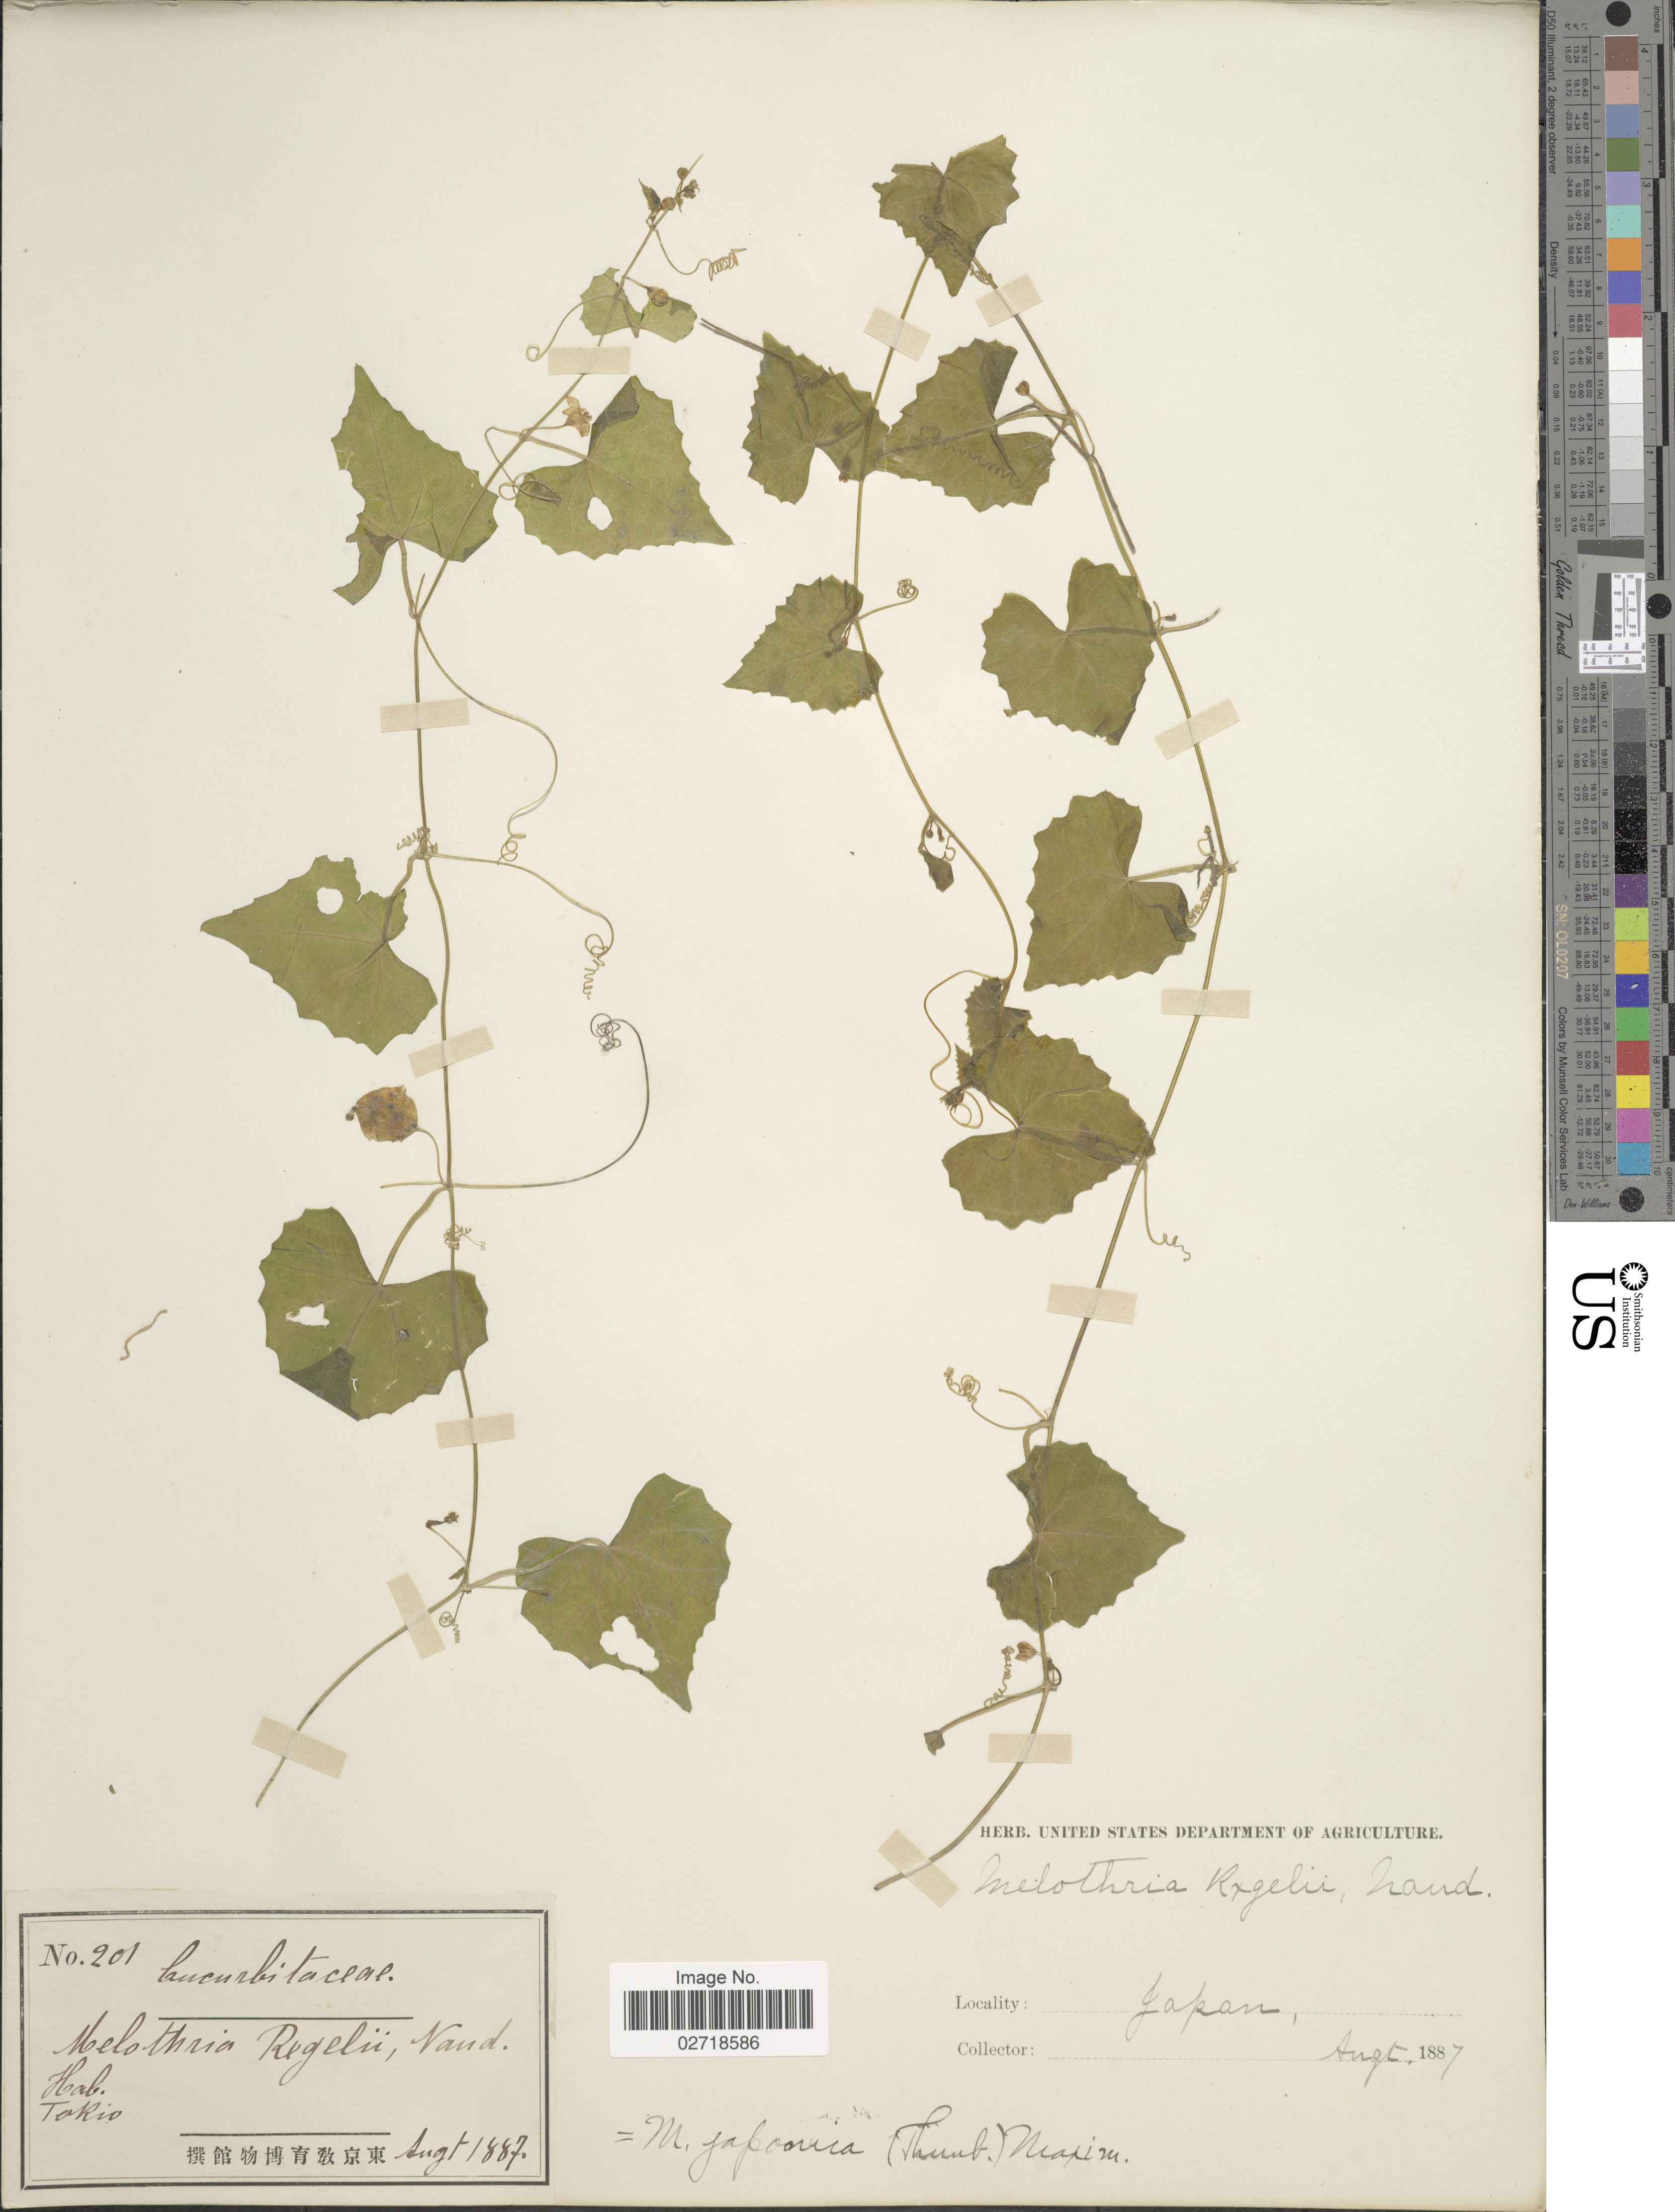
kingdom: Plantae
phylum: Tracheophyta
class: Magnoliopsida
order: Cucurbitales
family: Cucurbitaceae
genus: Zehneria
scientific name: Zehneria japonica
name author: (Thunb.) H.Y. Liu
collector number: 201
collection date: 1887-08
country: Japan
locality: Tokio